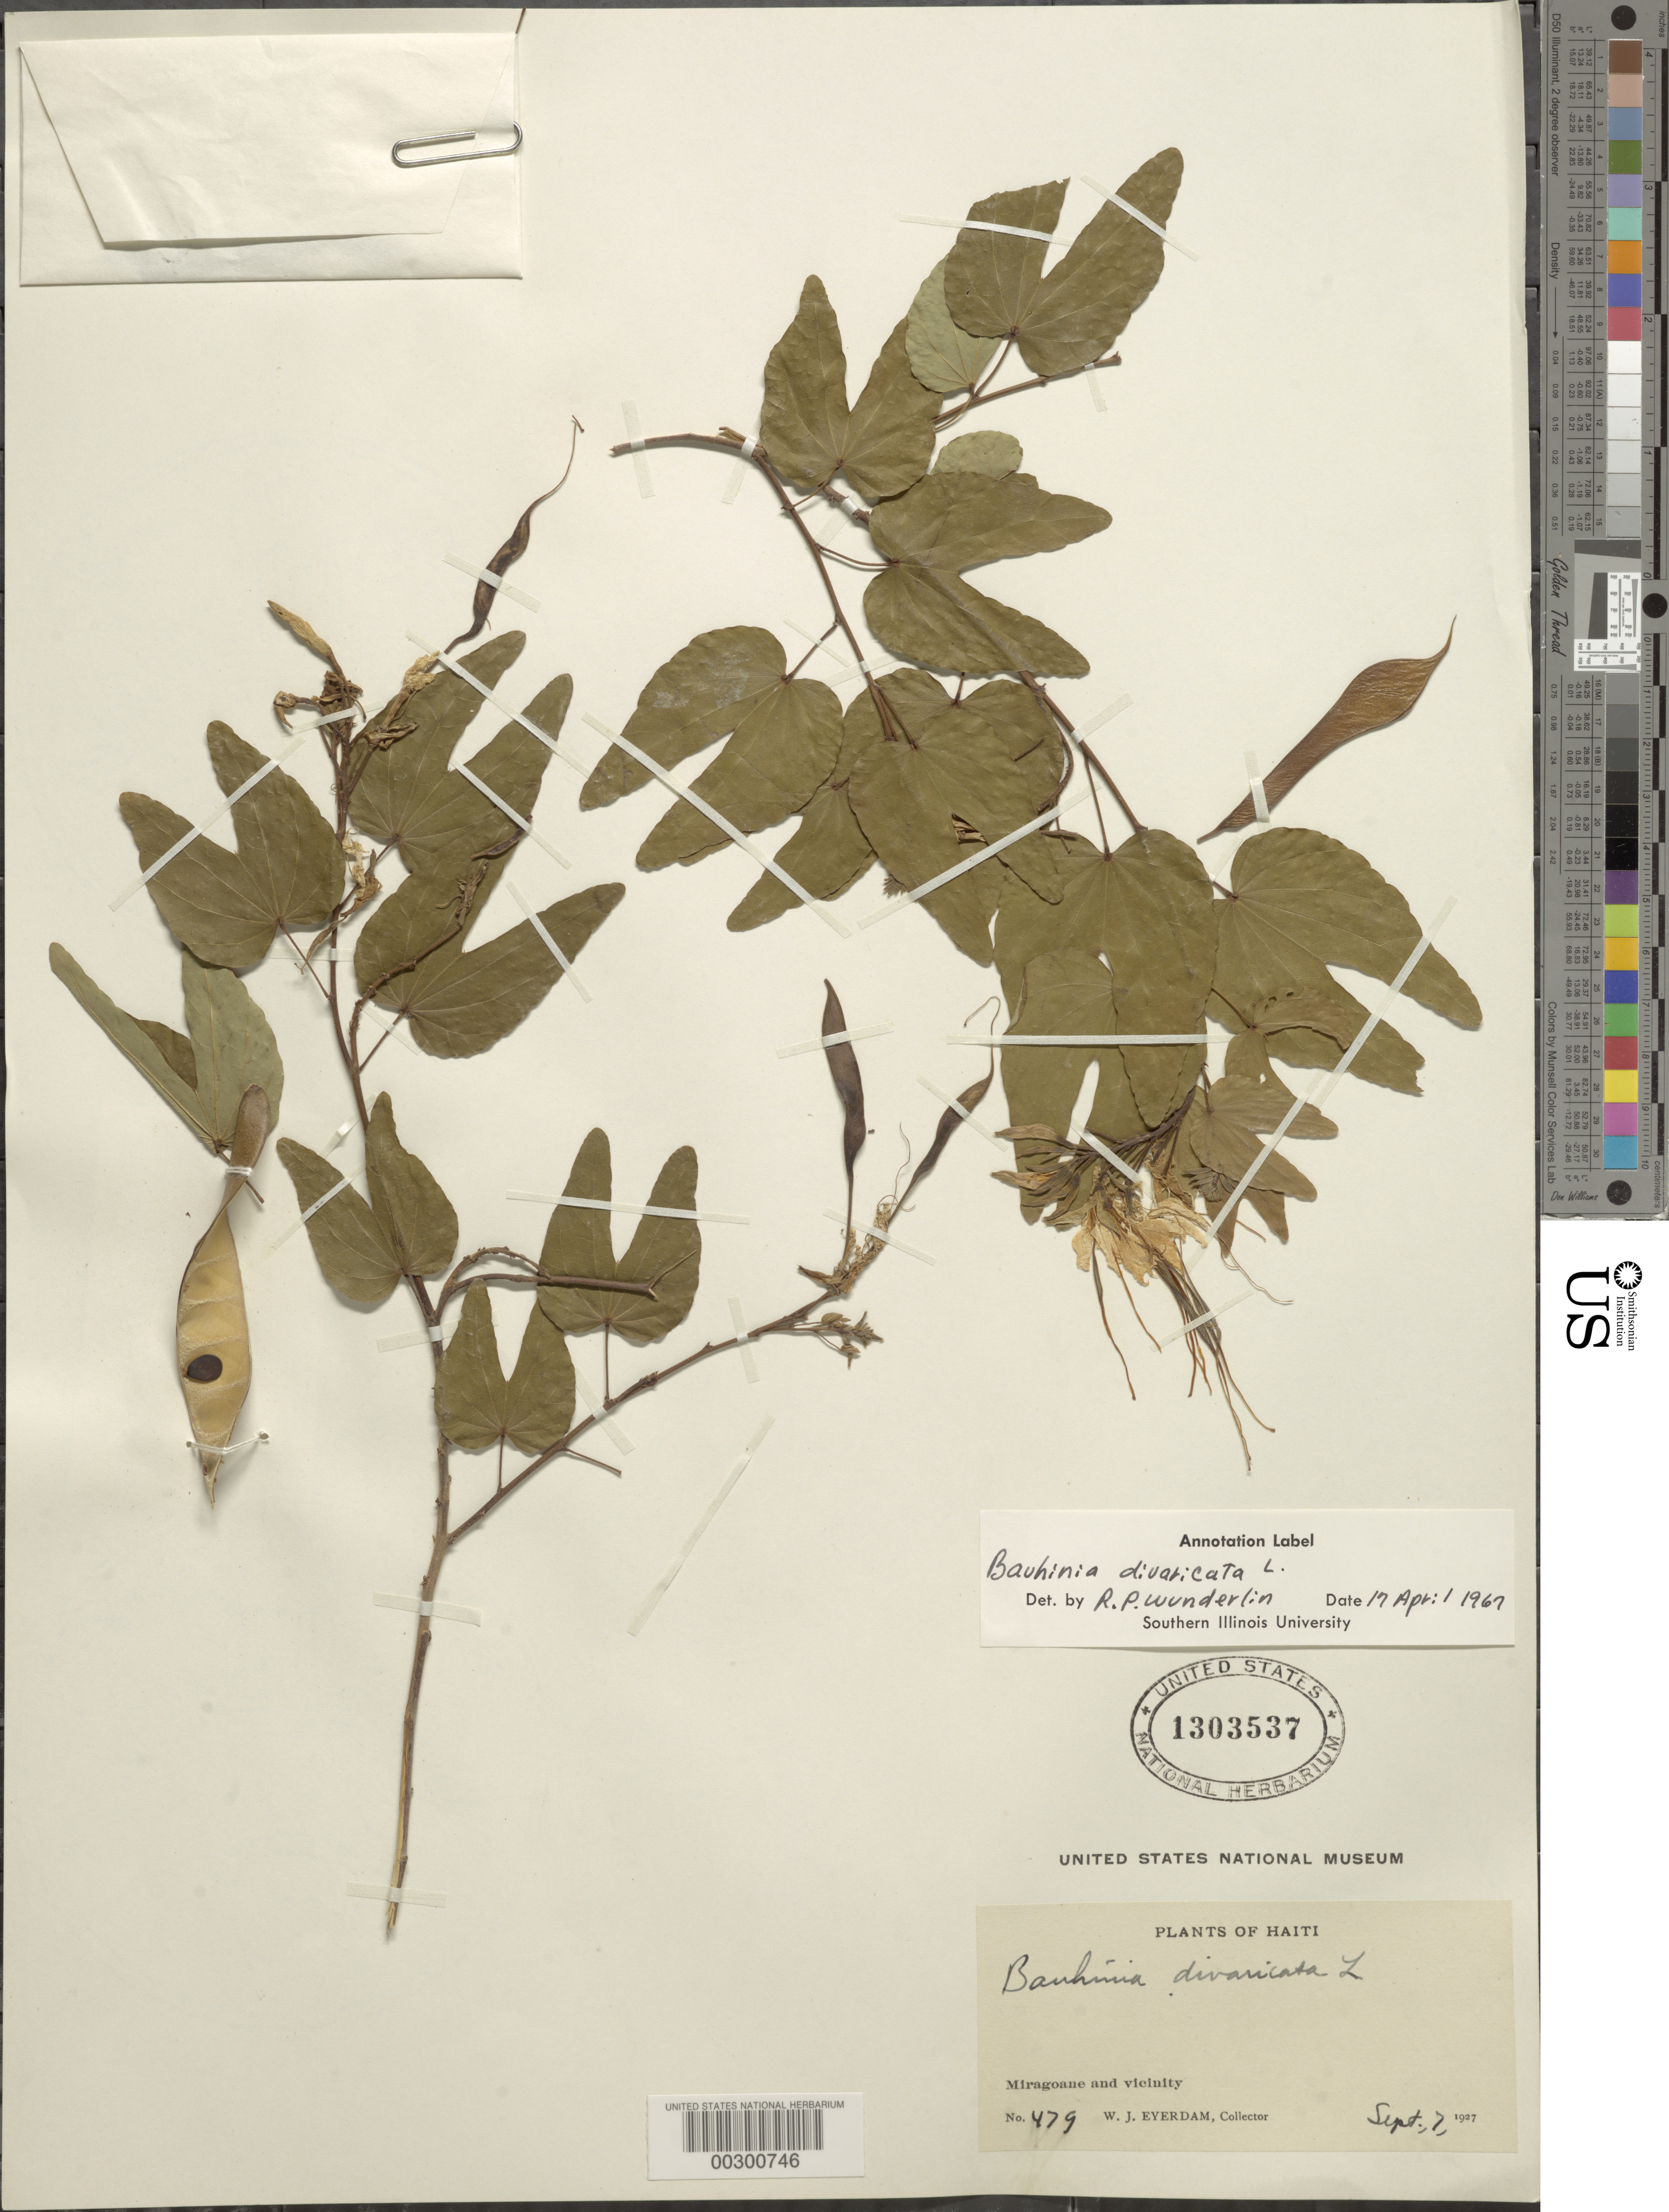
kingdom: Plantae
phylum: Tracheophyta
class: Magnoliopsida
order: Fabales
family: Fabaceae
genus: Bauhinia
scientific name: Bauhinia divaricata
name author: L.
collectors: W. J. Eyerdam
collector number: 479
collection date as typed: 07 Sep 1927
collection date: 1927-09-07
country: Haiti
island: Hispaniola Island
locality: Miragoane and vicinity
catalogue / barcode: US 1303537